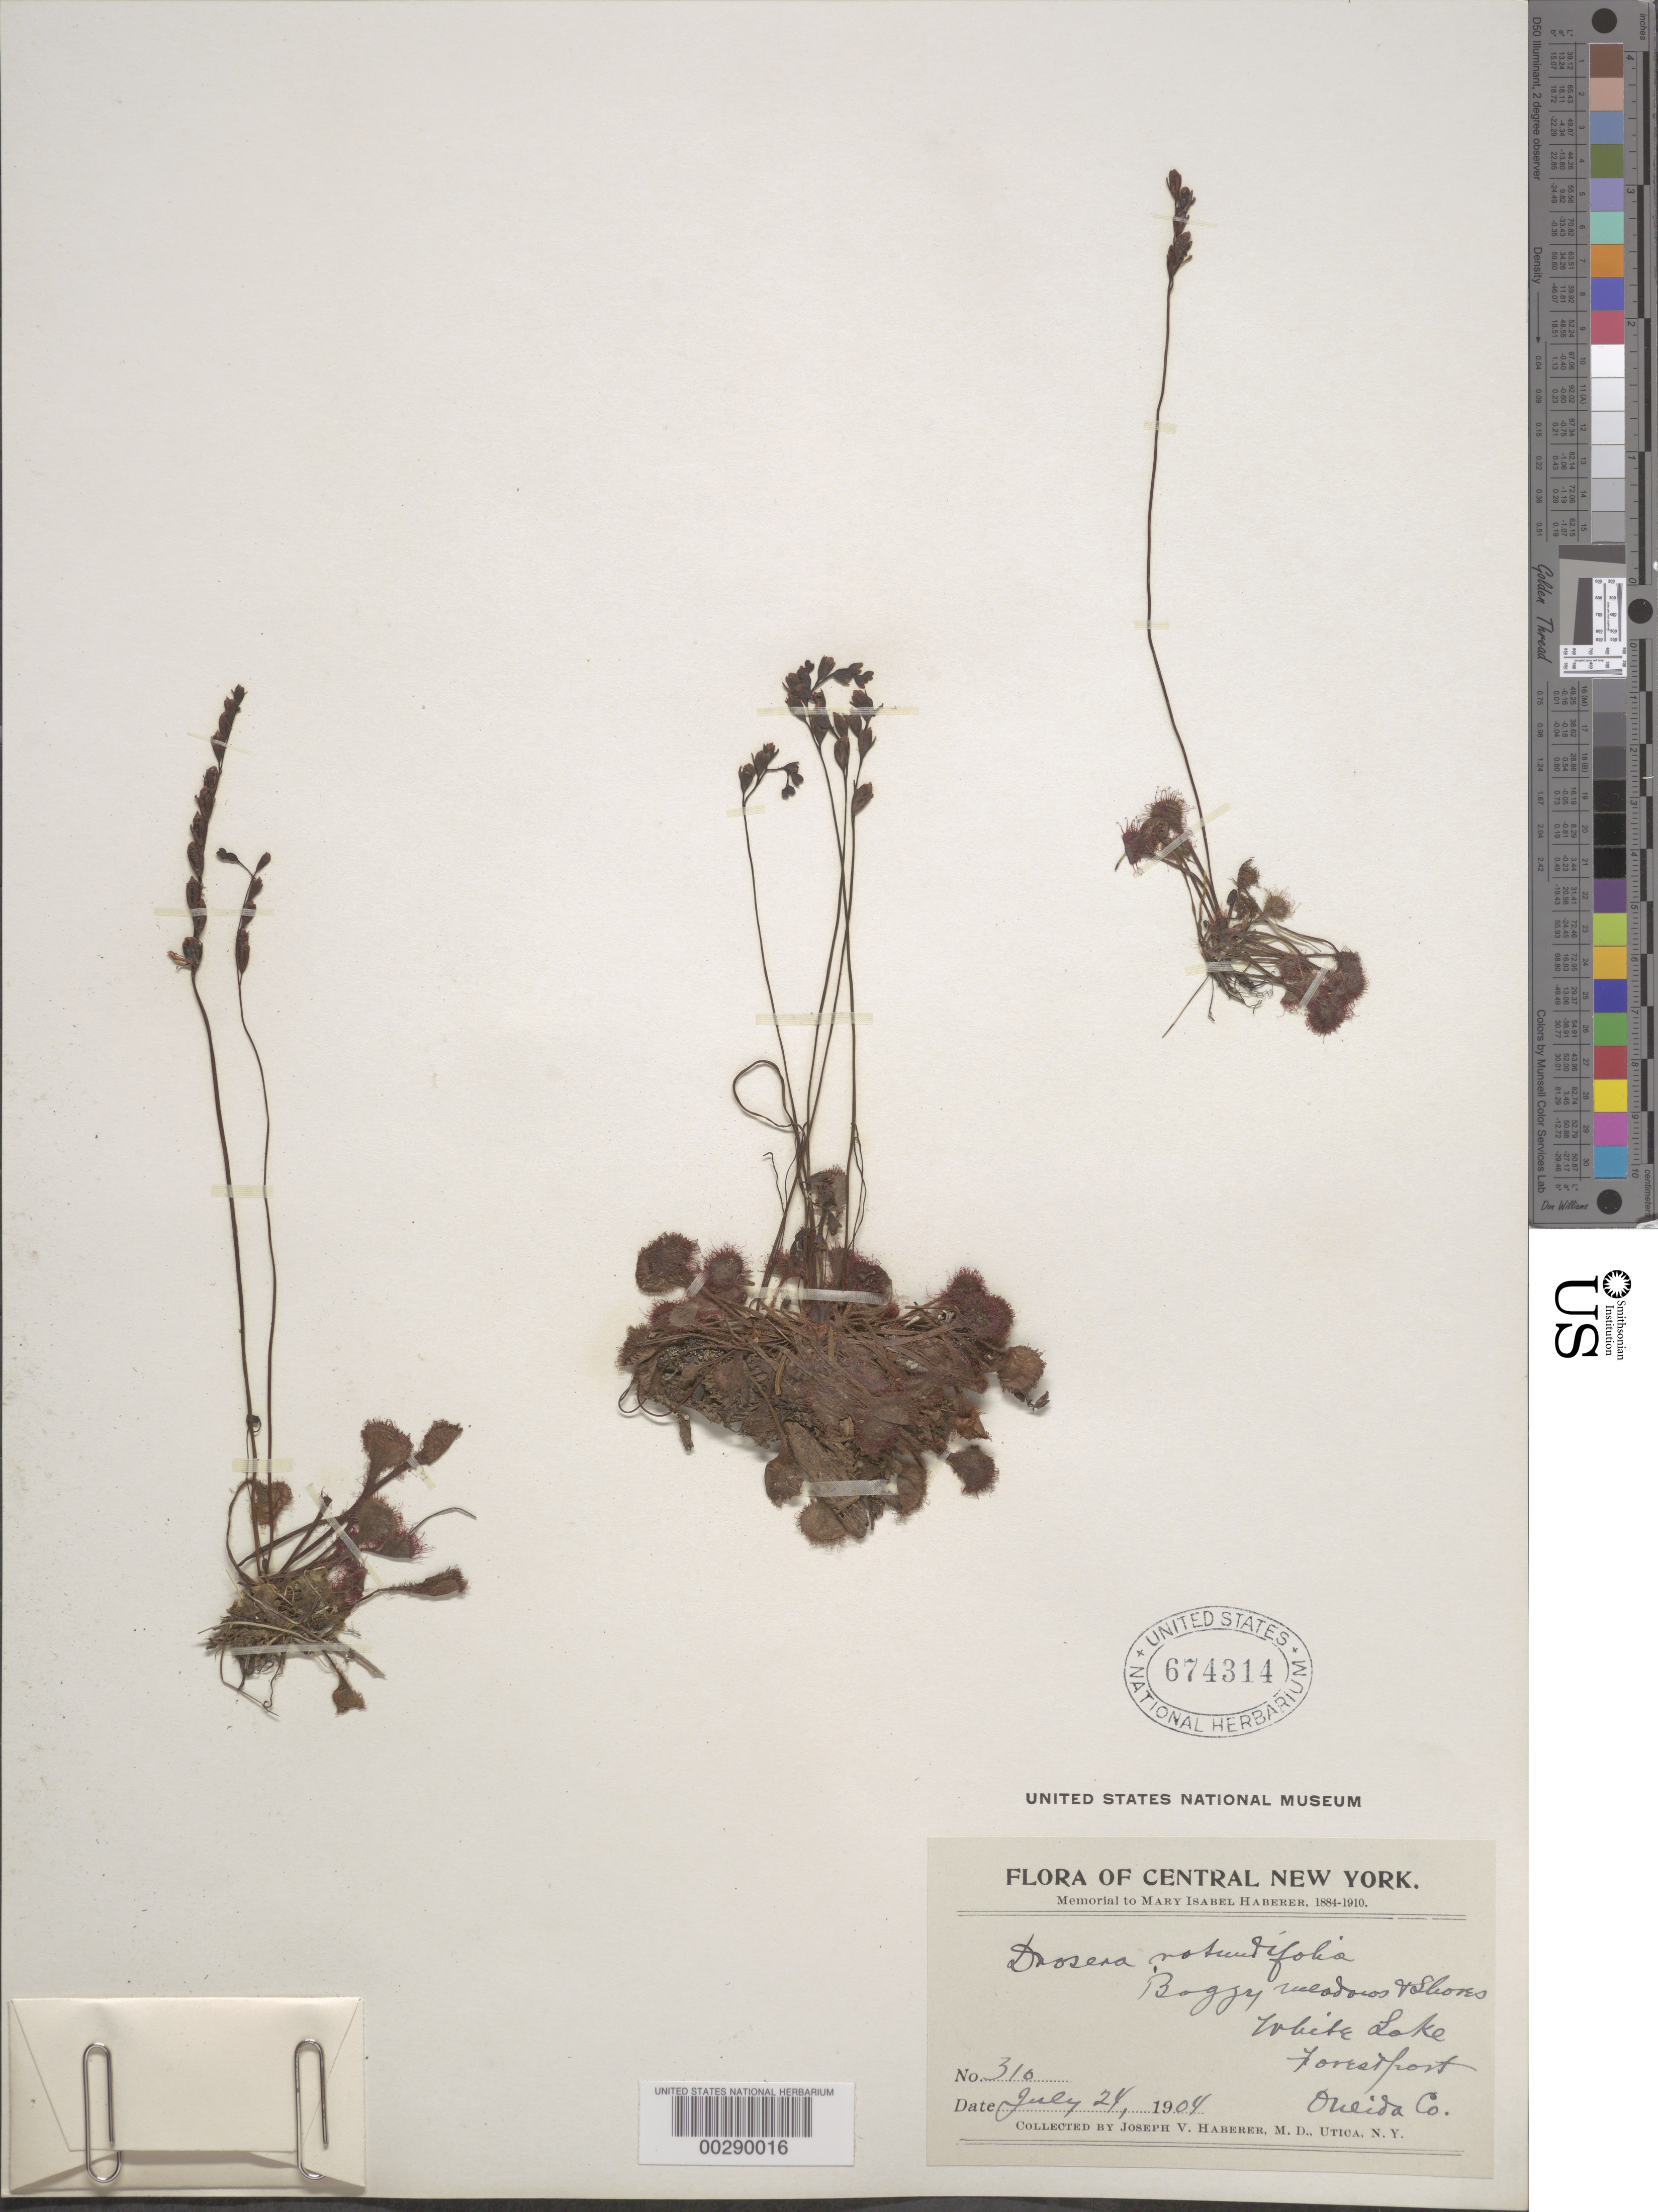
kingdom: Plantae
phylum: Tracheophyta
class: Magnoliopsida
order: Caryophyllales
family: Droseraceae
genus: Drosera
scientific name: Drosera rotundifolia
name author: L.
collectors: J. V. Haberer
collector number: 310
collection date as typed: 24 Jul 1904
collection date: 1904-07-24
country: United States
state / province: New York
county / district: Oneida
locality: White lake, forest park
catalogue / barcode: US 674314